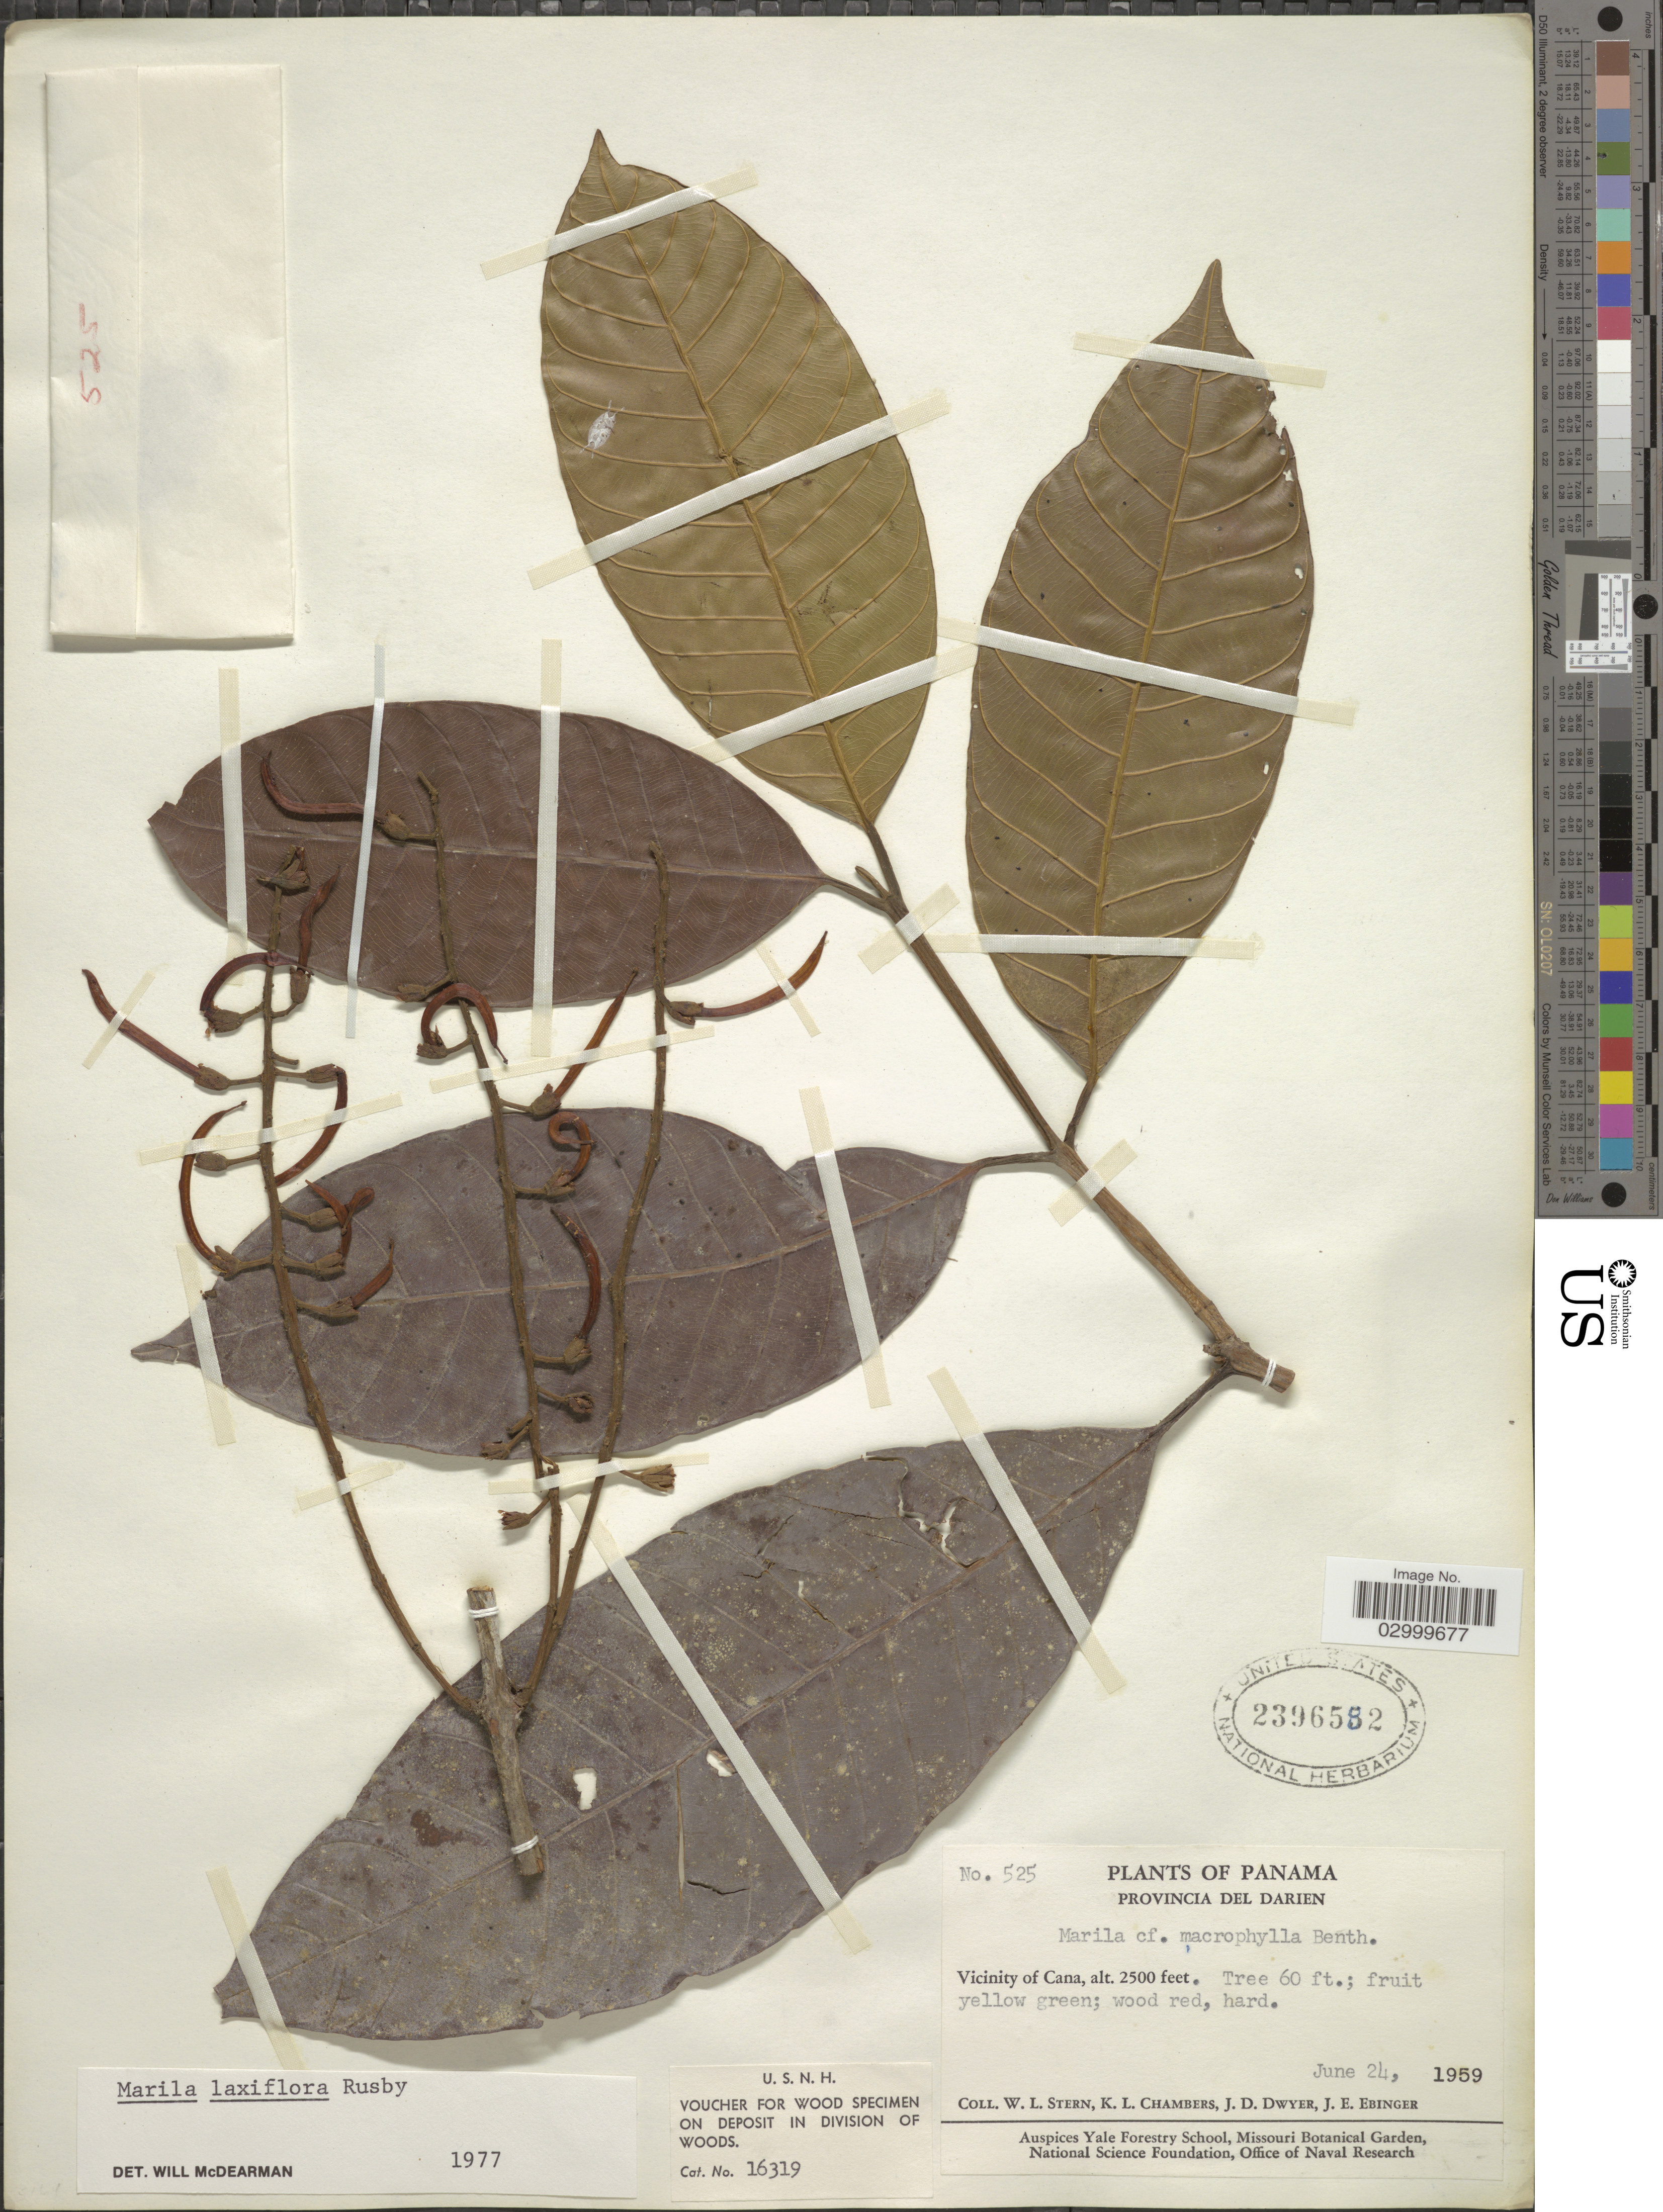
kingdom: Plantae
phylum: Tracheophyta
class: Magnoliopsida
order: Malpighiales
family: Calophyllaceae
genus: Marila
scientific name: Marila laxiflora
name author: Rusby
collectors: W. L. Stern, K. Chambers, J. D. Dwyer & J. Ebinger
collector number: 525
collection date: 1959-06-24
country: Panama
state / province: Darién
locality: Provincia del Darien, Vicinity of Cana.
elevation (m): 762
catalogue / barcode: US 2396582